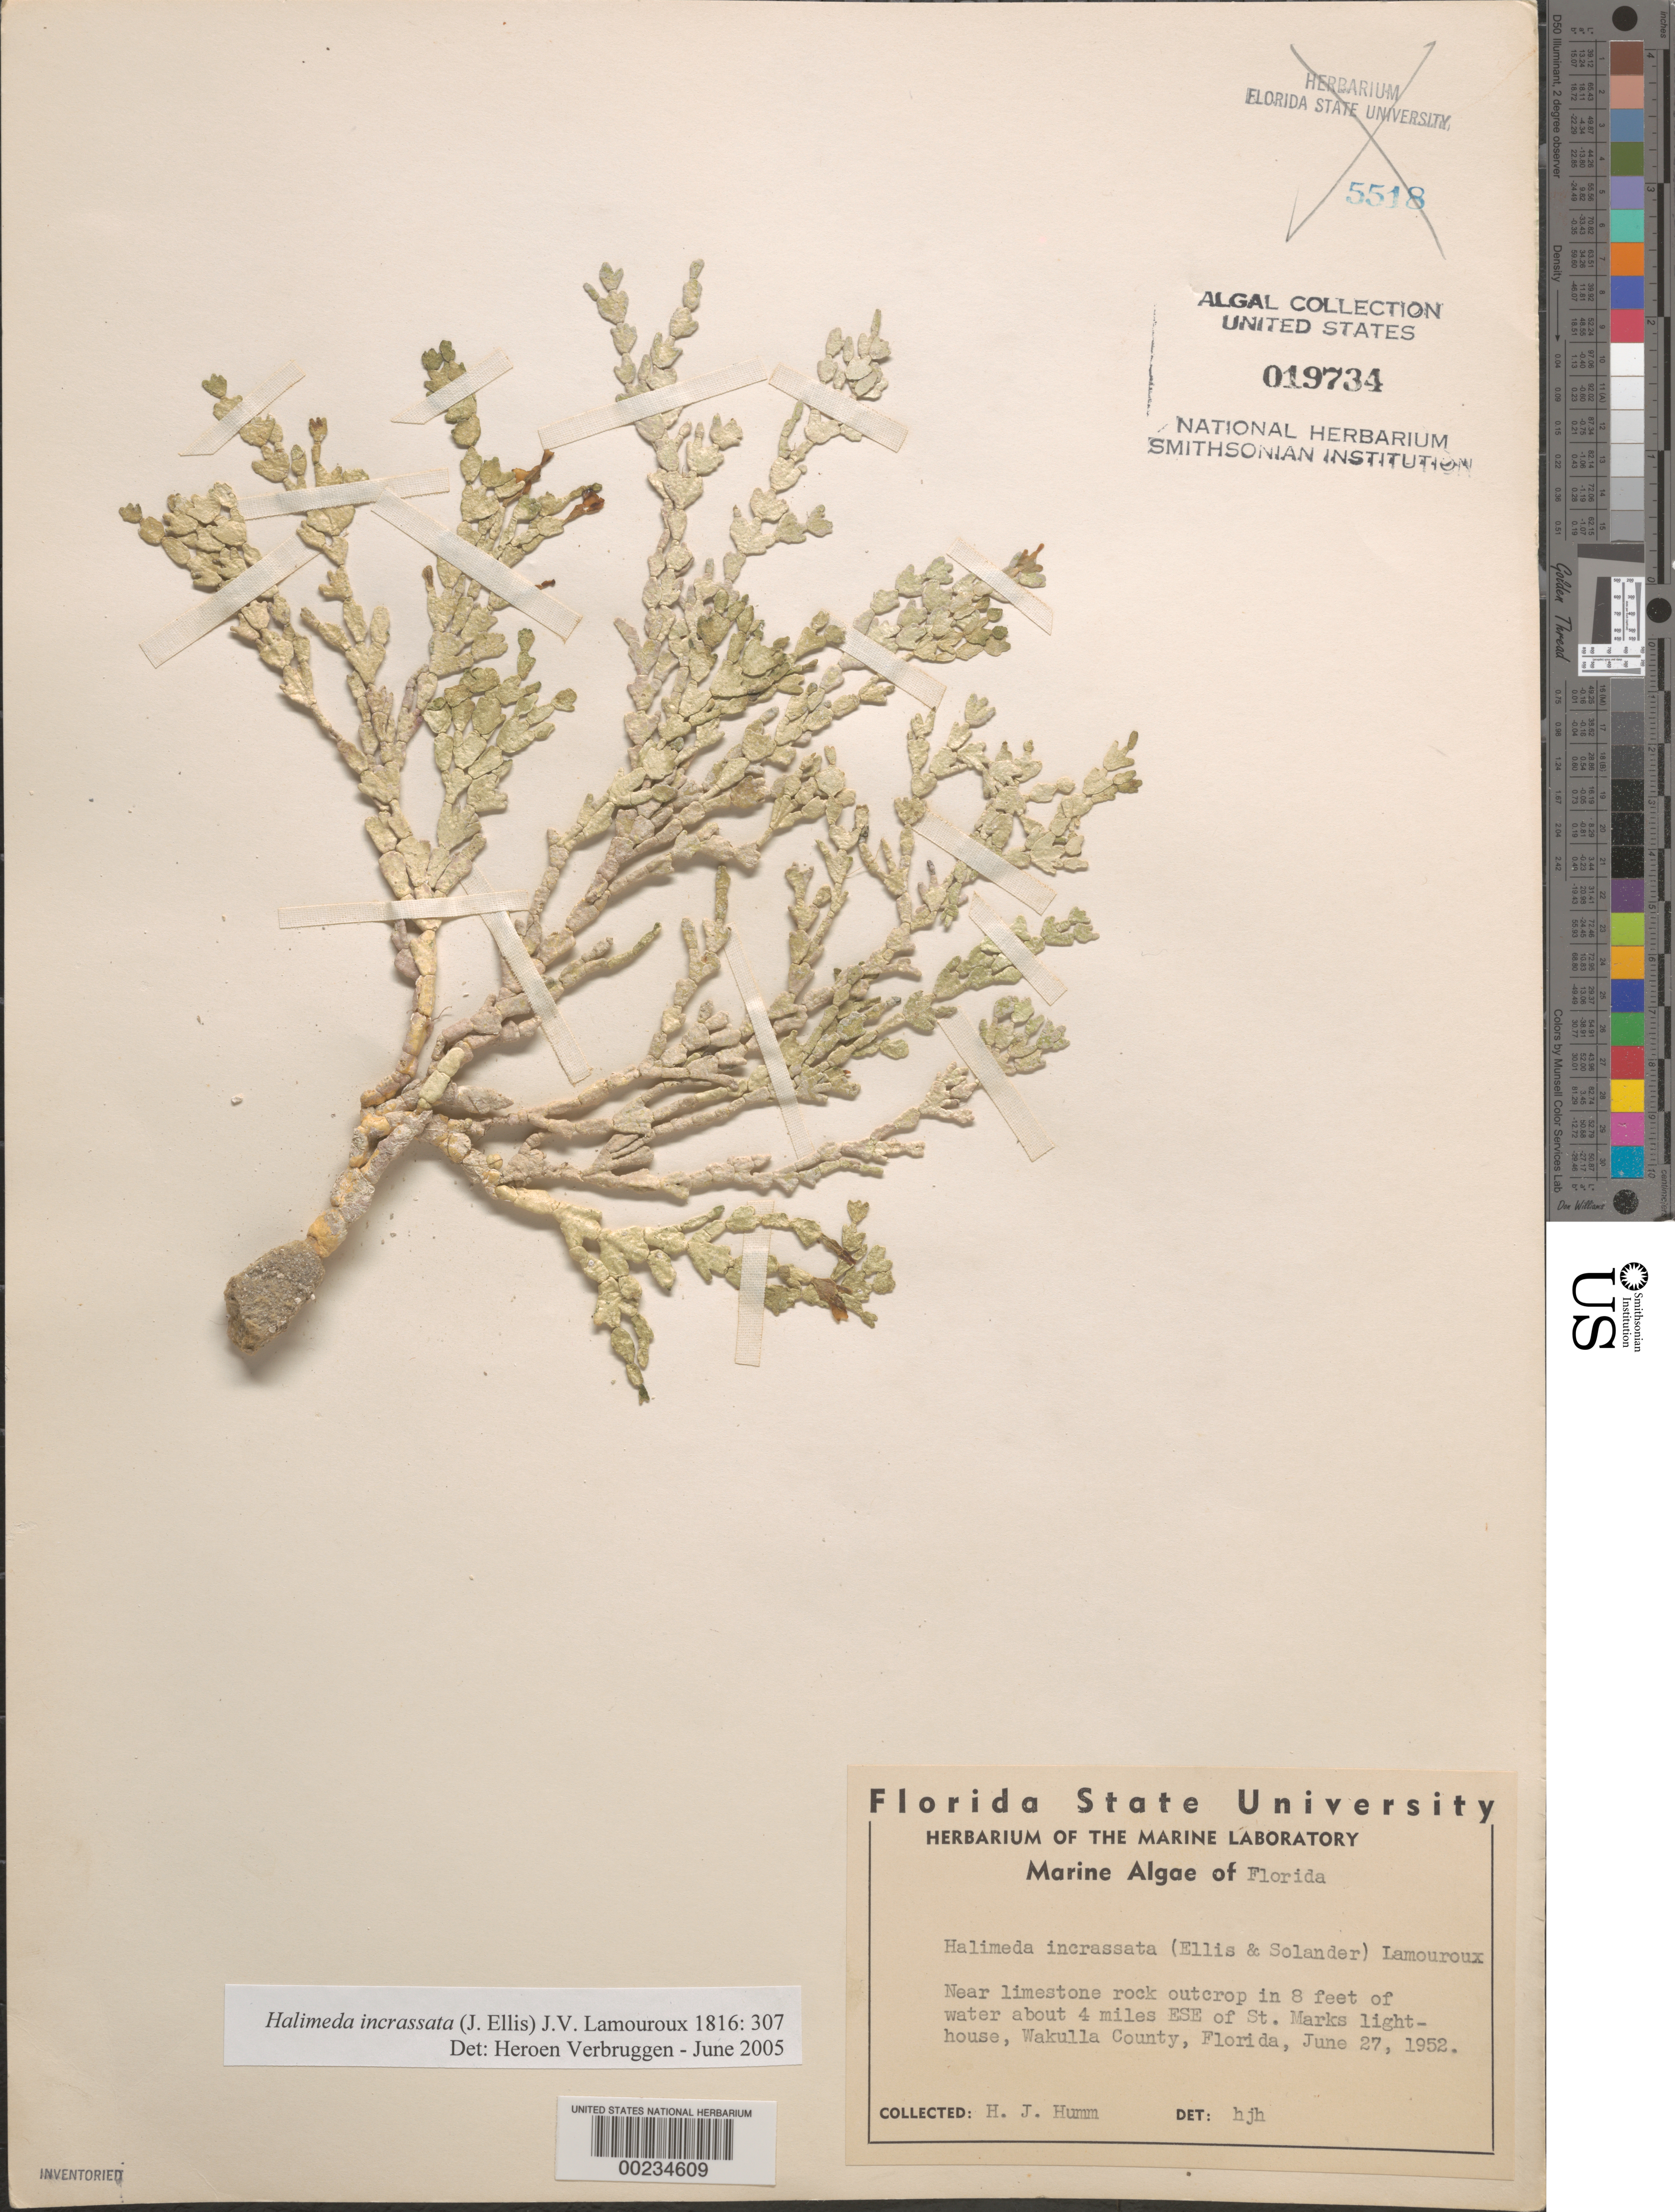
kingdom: Plantae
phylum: Chlorophyta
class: Ulvophyceae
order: Bryopsidales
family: Halimedaceae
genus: Halimeda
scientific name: Halimeda incrassata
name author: (J. Ellis) J.V.Lamouroux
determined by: Humm, Harold J.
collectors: H. J. Humm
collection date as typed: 27 Jun 1952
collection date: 1952-06-27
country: United States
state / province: Florida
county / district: Wakulla County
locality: Ca. 4 miles east southeast of St. Marks Lighthouse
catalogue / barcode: US 19734